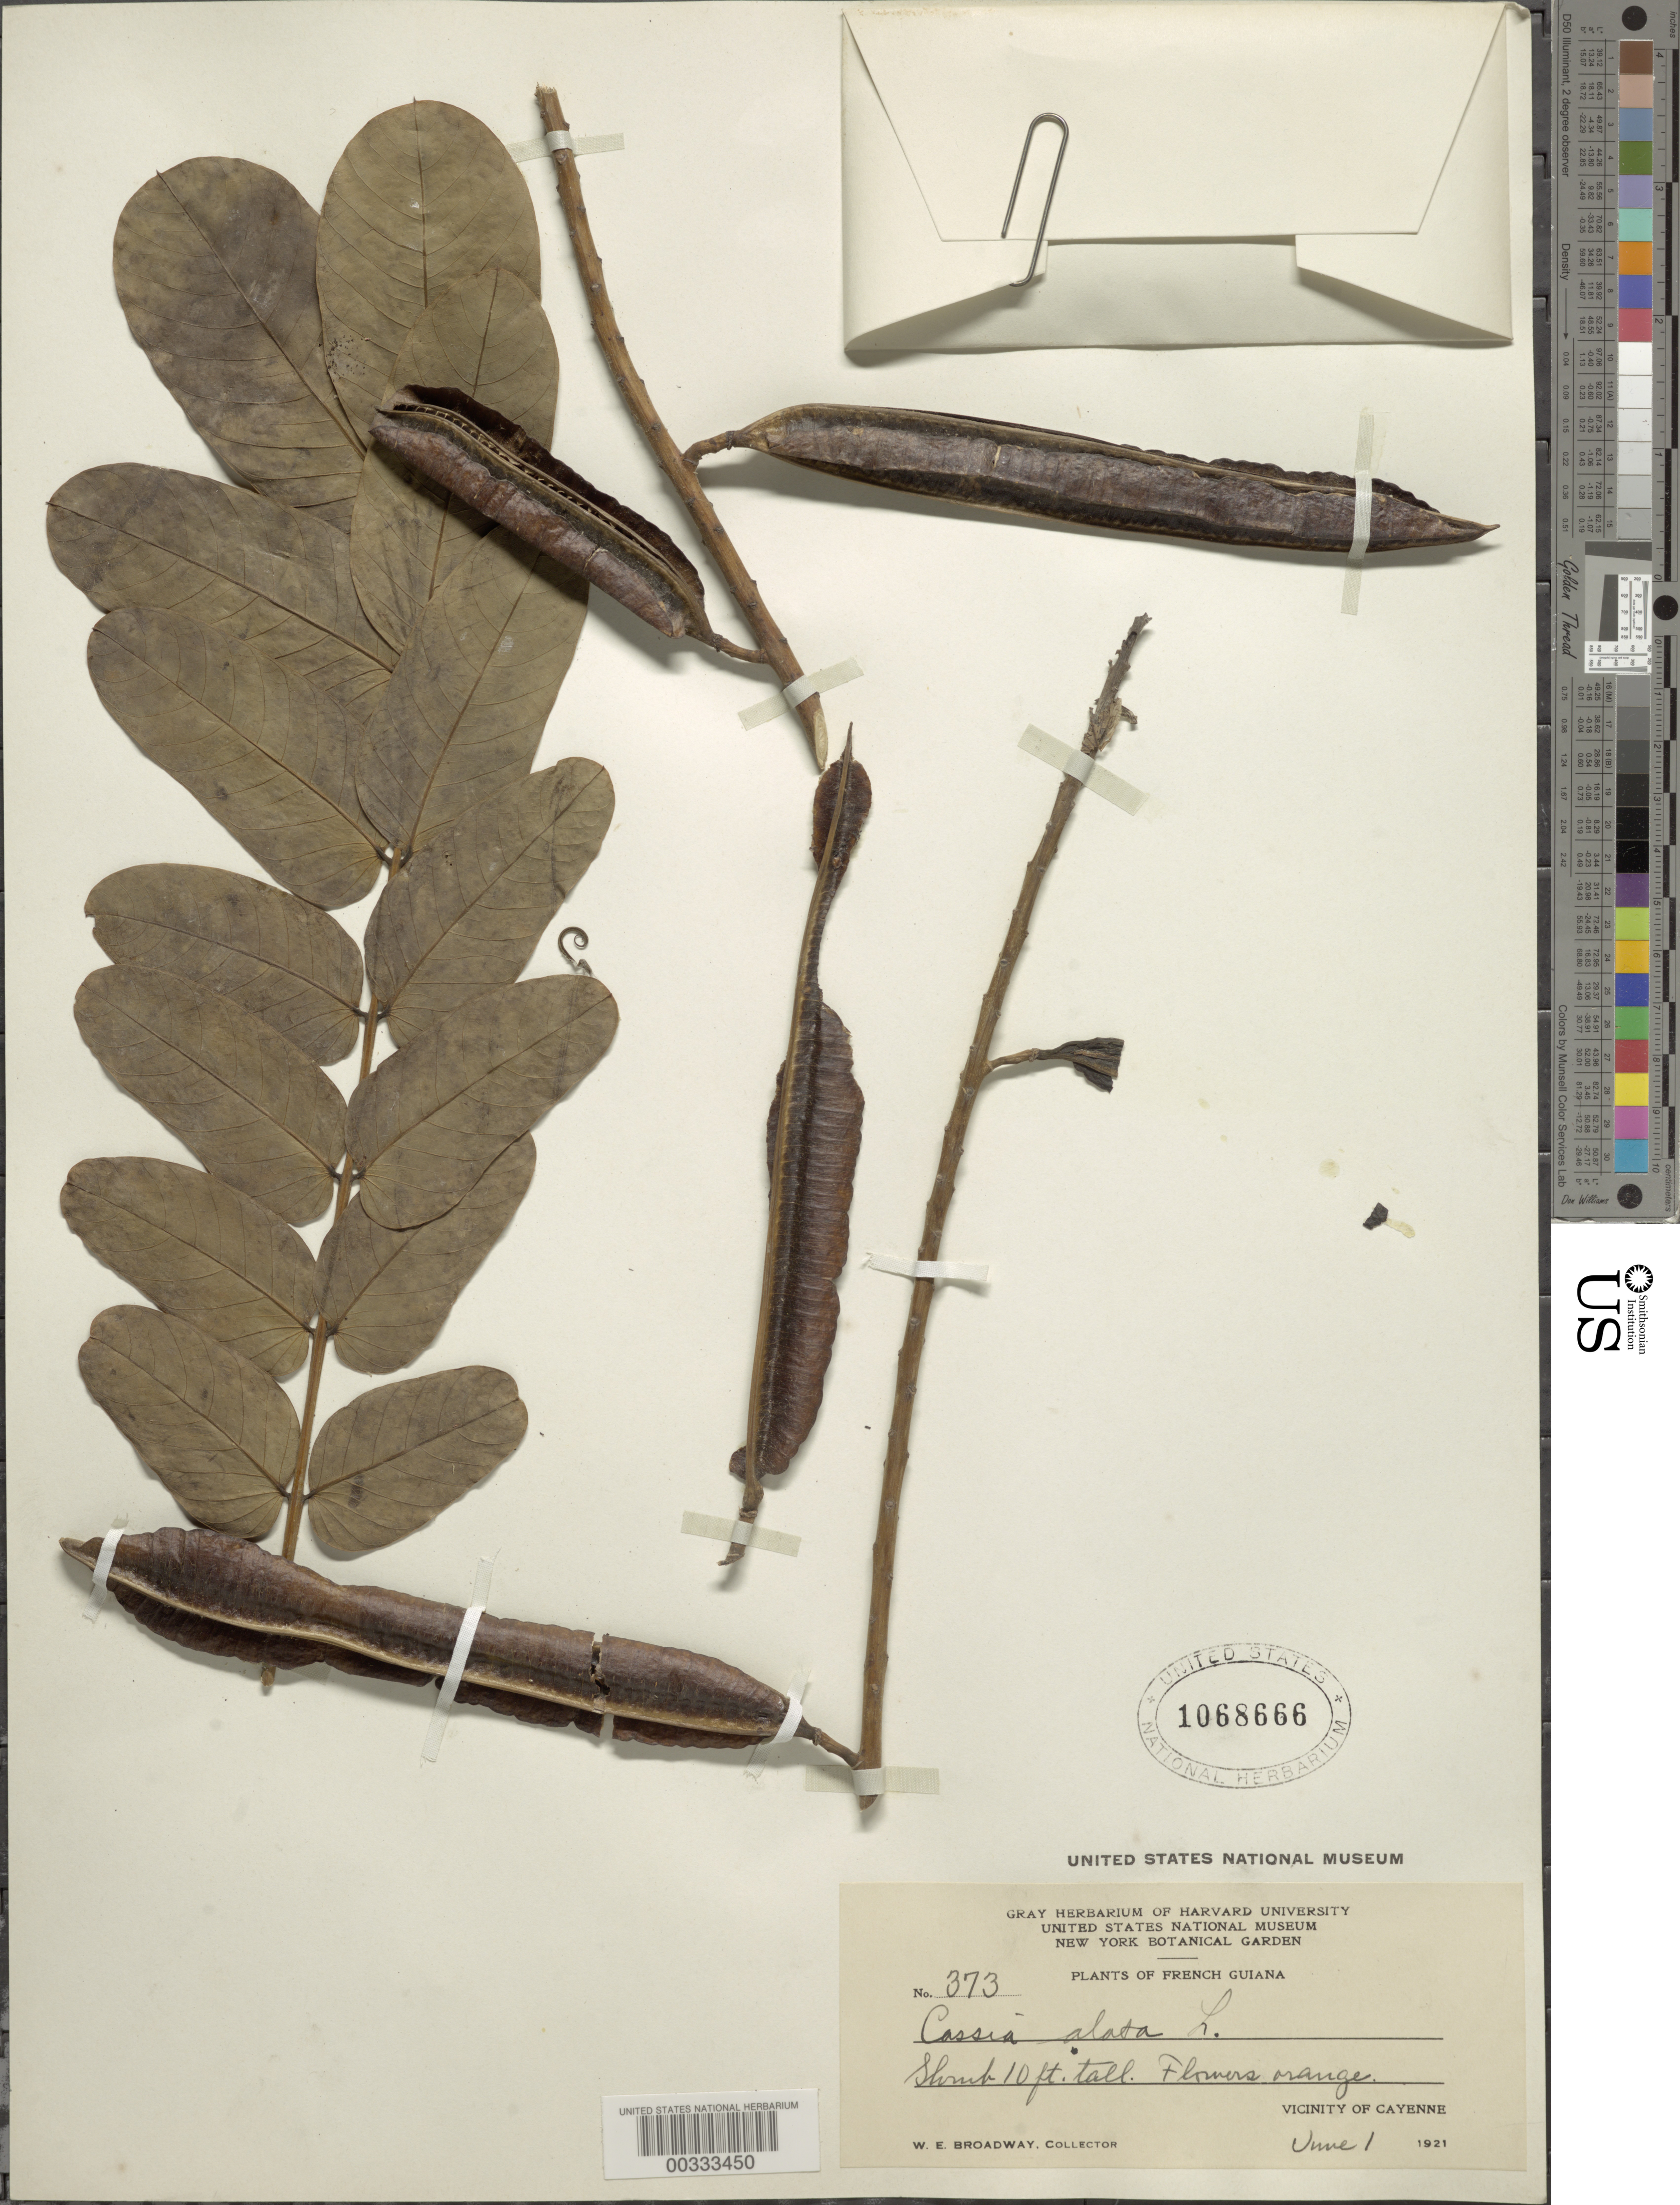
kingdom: Plantae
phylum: Tracheophyta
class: Magnoliopsida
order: Fabales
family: Fabaceae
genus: Senna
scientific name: Senna alata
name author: (L.) Roxb.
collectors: W. E. Broadway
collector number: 373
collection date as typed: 01 Jun 1921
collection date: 1921-06-01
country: French Guiana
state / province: Cayenne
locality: Vicinity of cayenne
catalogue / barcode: US 1068666